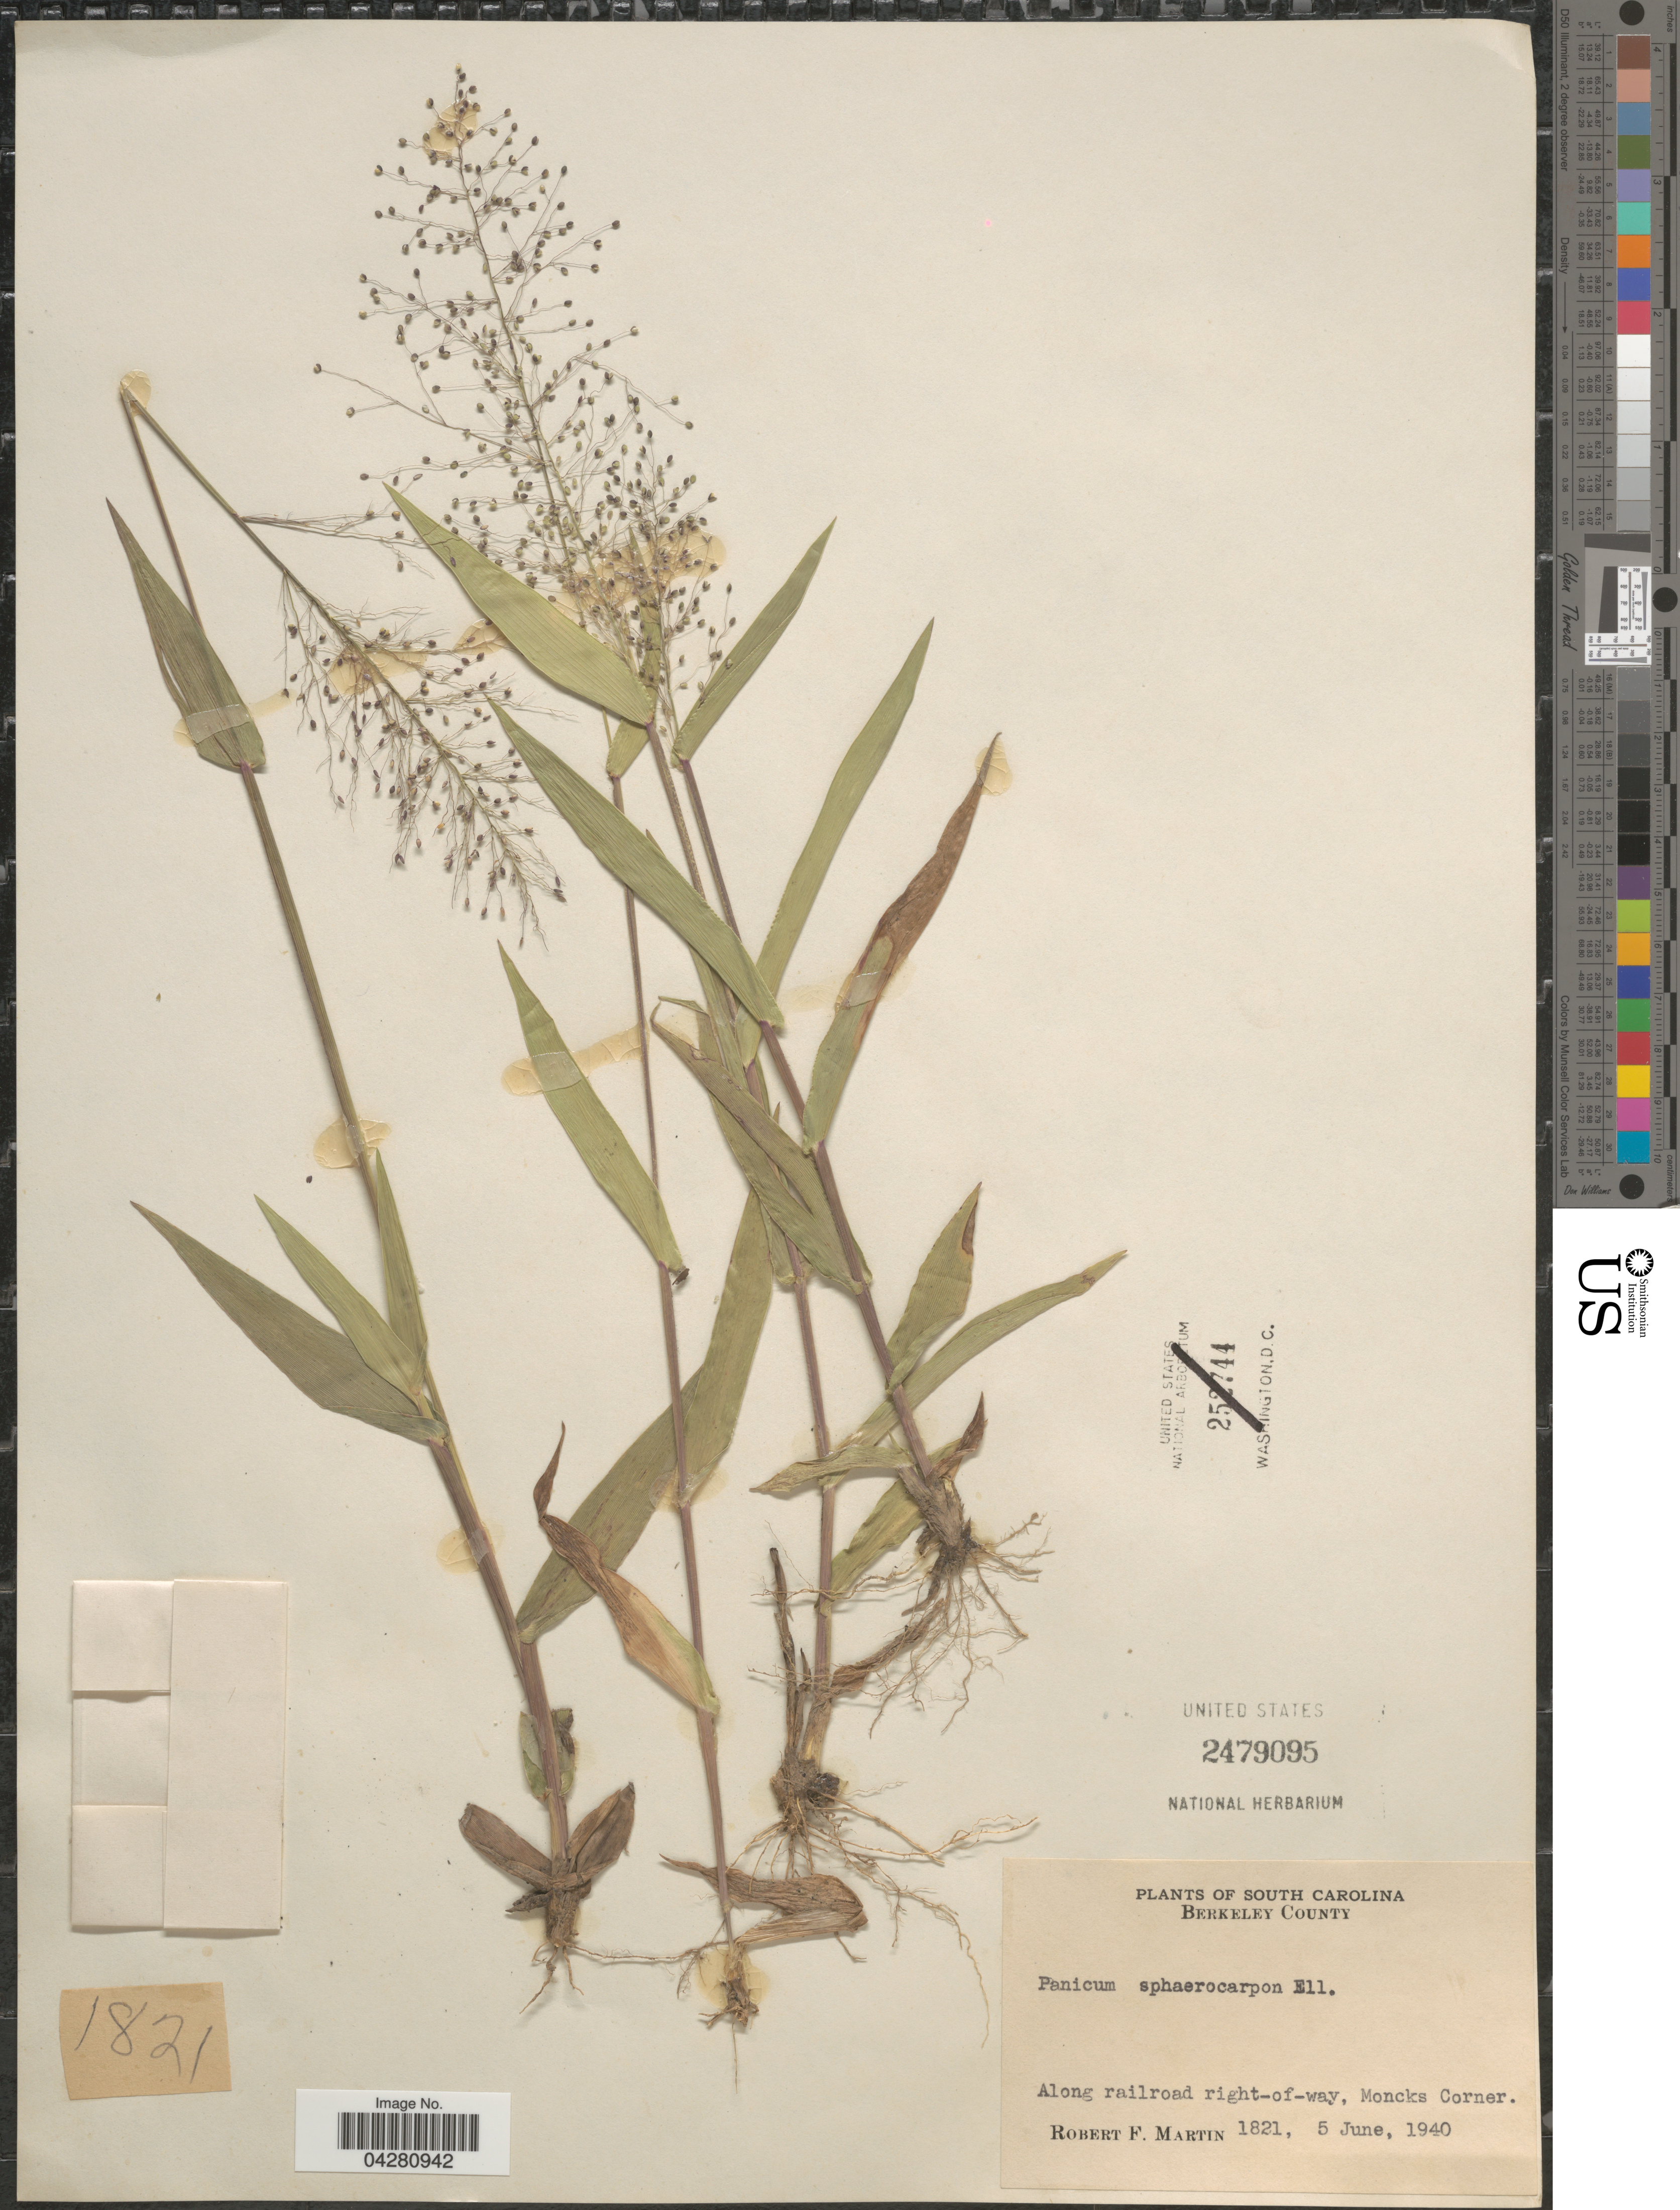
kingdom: Plantae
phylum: Tracheophyta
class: Liliopsida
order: Poales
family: Poaceae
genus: Dichanthelium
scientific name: Dichanthelium dichotomum var. dichotomum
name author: (L.) Gould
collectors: R. F. Martin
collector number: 1821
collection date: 1940-06-05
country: United States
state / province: South Carolina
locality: Berkeley County. Along railroad right-of-way, Moncks Corner.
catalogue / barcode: US 2479095